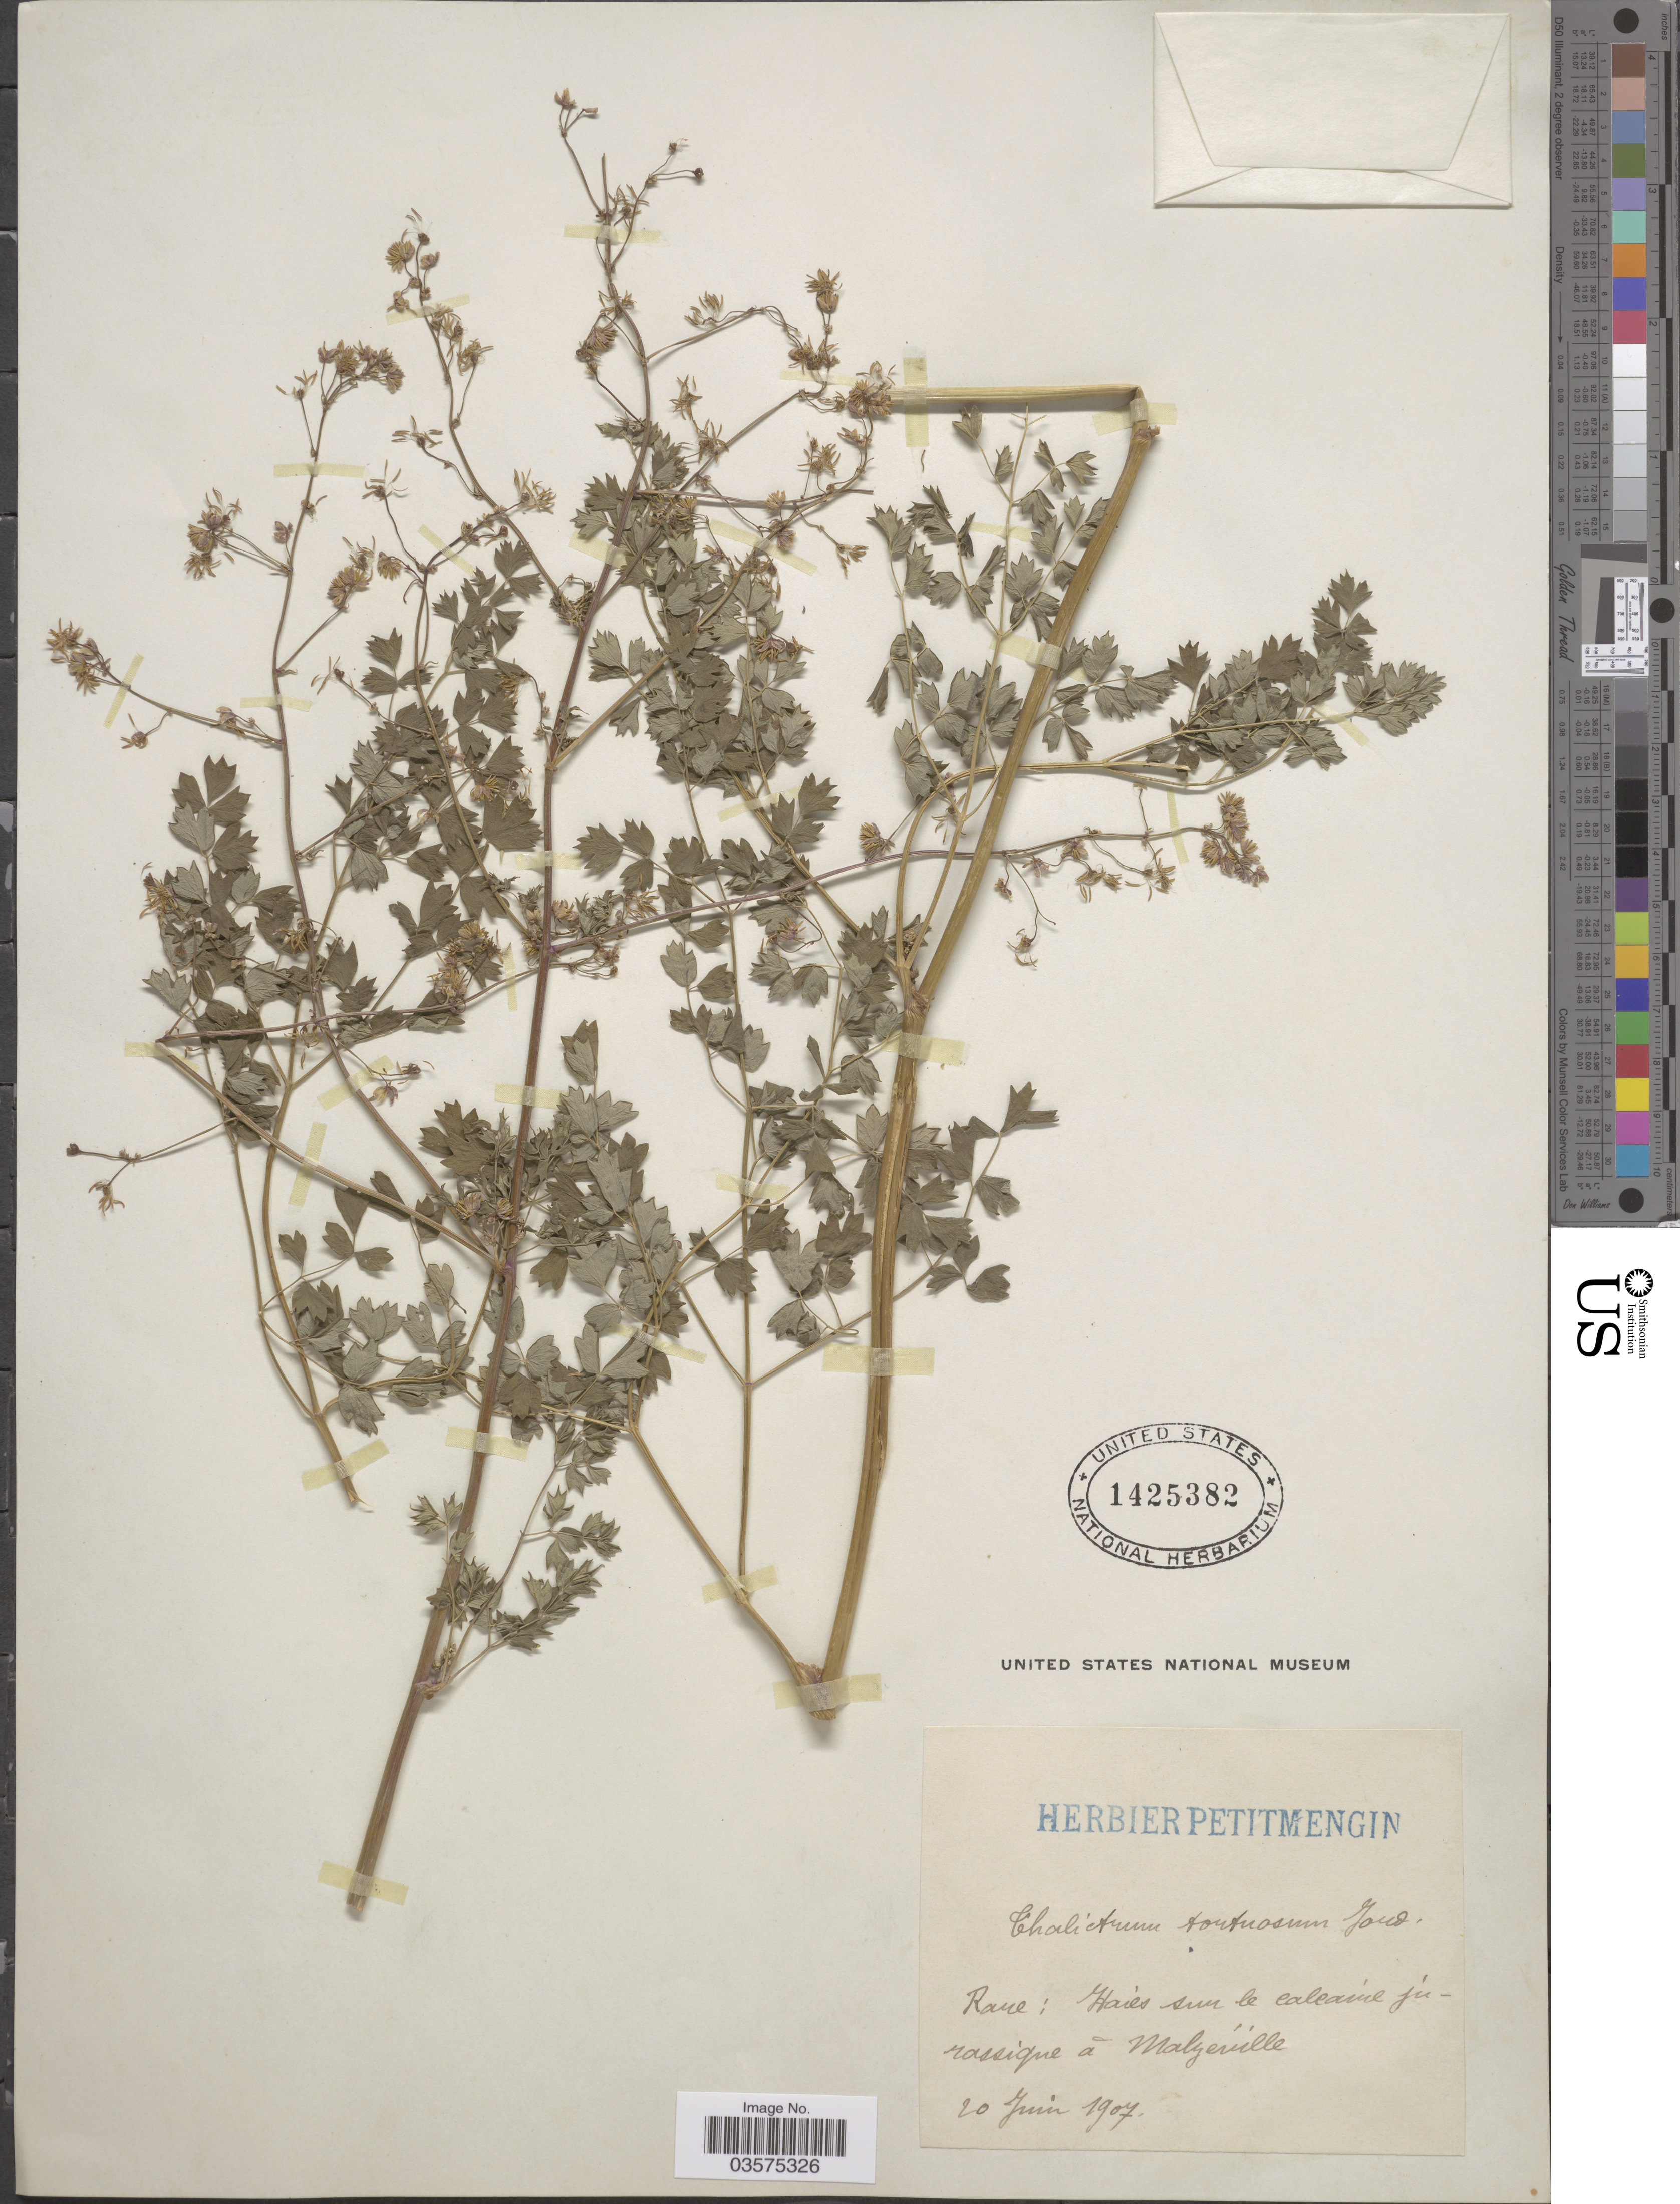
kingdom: Plantae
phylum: Tracheophyta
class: Magnoliopsida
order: Ranunculales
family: Ranunculaceae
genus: Thalictrum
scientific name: Thalictrum tortuosum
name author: Greene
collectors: ex herb. Petitmengin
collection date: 1907-06-20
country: France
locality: Haies sur le calcaire jurassique a Malzeville.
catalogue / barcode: US 1425382